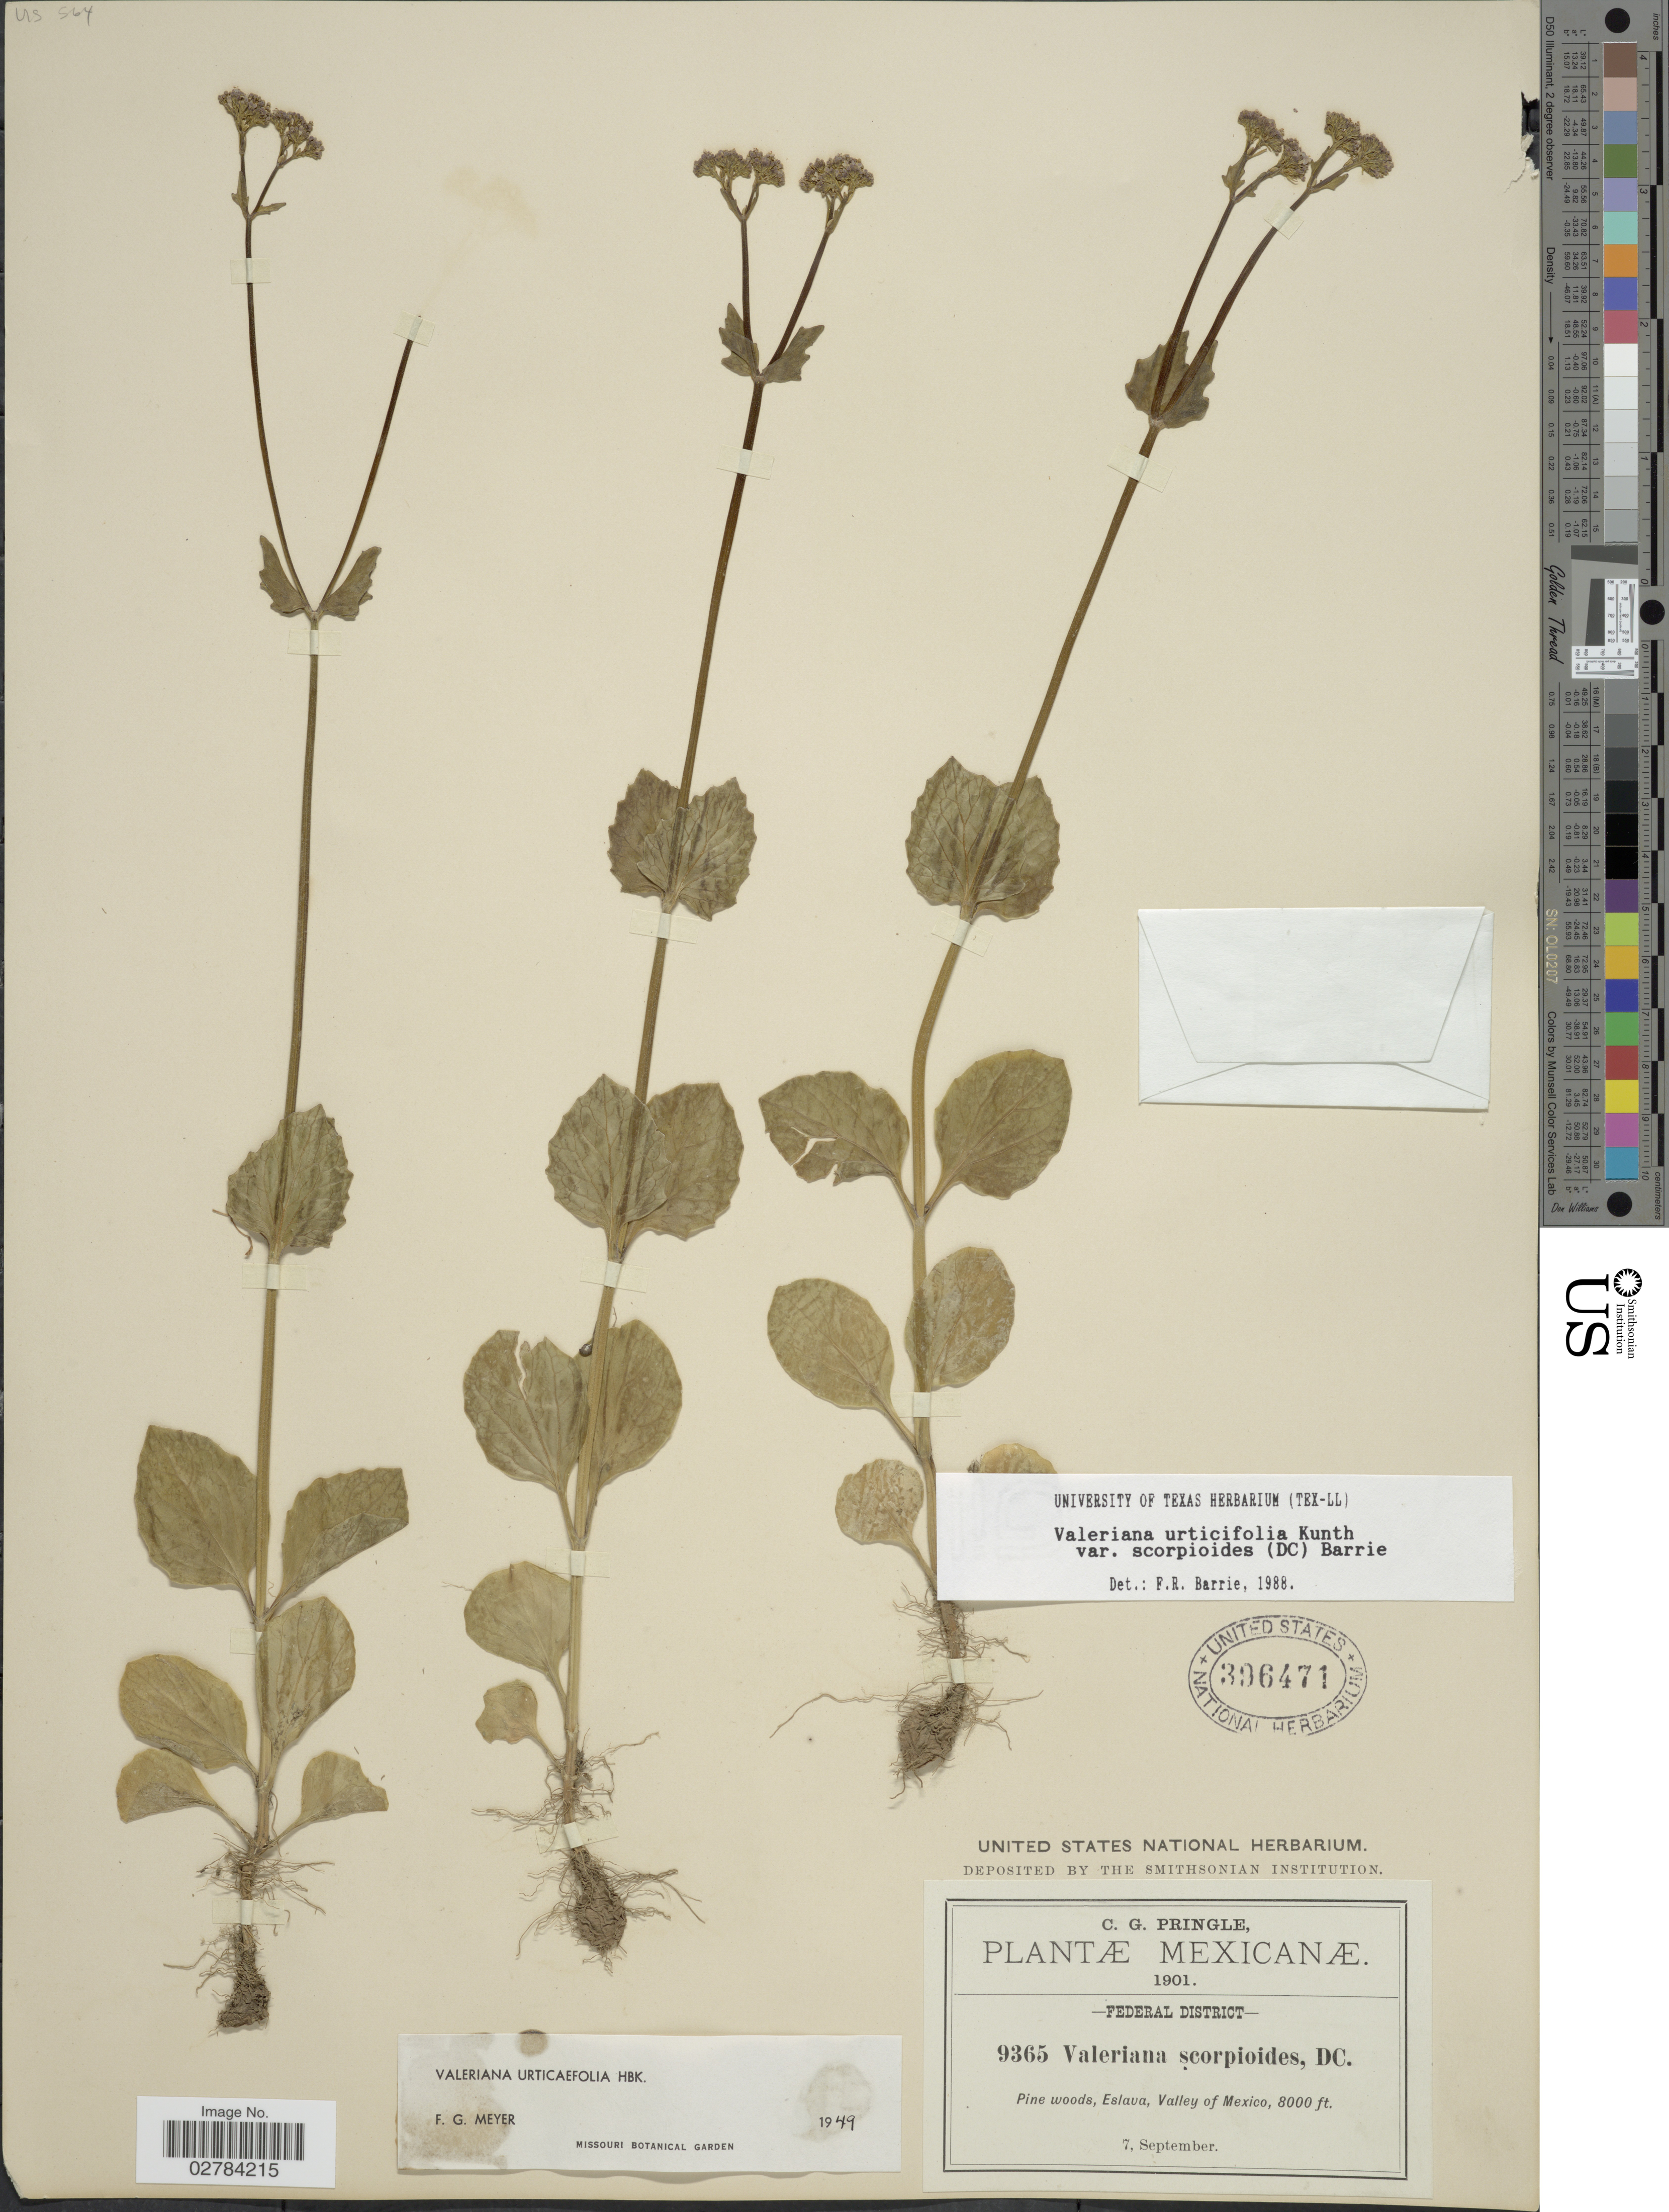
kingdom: Plantae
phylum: Tracheophyta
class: Magnoliopsida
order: Dipsacales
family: Caprifoliaceae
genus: Valeriana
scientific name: Valeriana urticifolia var. scorpioides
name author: (DC.) Barrie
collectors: C. G. Pringle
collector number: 9365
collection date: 1901-09-07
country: Mexico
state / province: Distrito Federal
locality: Federal District. Pine Woods, Eslava, Valley of Mexico.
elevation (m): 2438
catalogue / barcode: US 396471